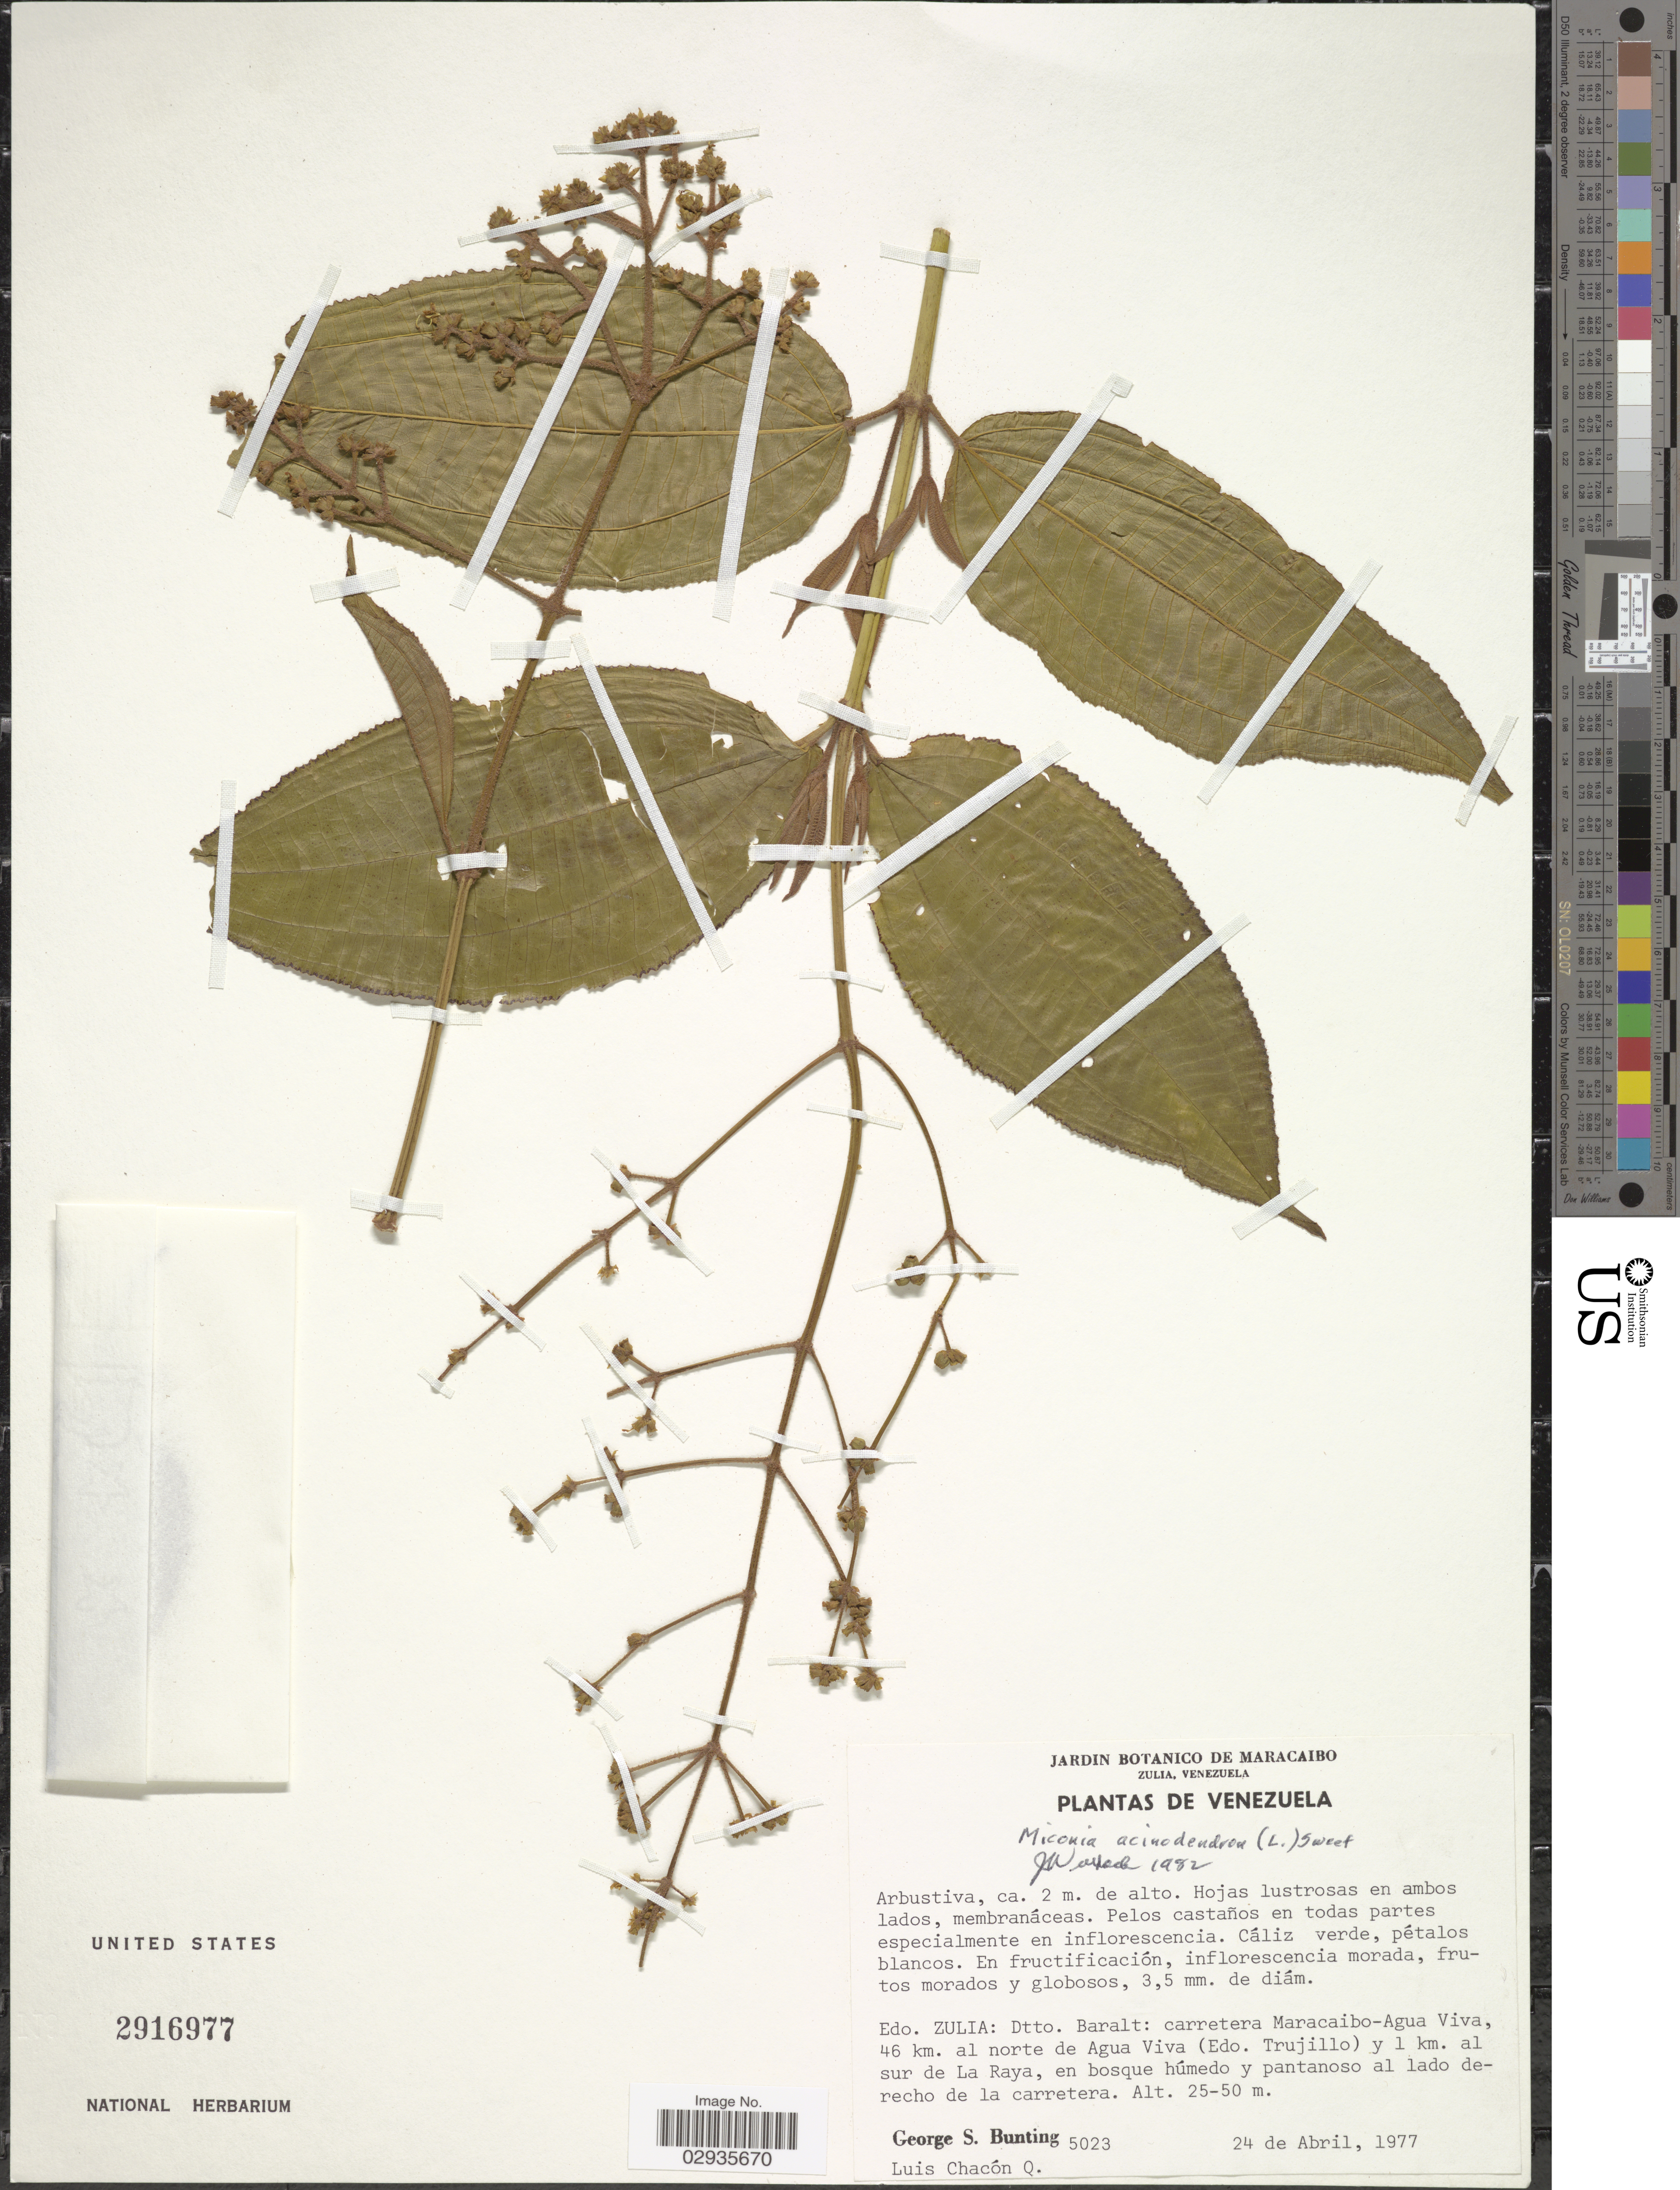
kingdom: Plantae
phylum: Tracheophyta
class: Magnoliopsida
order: Myrtales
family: Melastomataceae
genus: Miconia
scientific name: Miconia acinodendron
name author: (L.) Sweet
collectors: G. S. Bunting & L. Chacón Q.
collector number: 5023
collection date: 1977-02-24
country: Venezuela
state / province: Zulia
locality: Dtto. Baralt: carretera Maracaibo-Agua Viva, 46 km. al norte de Agua Viva (Edo. Trujillo) y 1 km. al sur de La Raya.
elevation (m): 25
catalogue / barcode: US 2916977